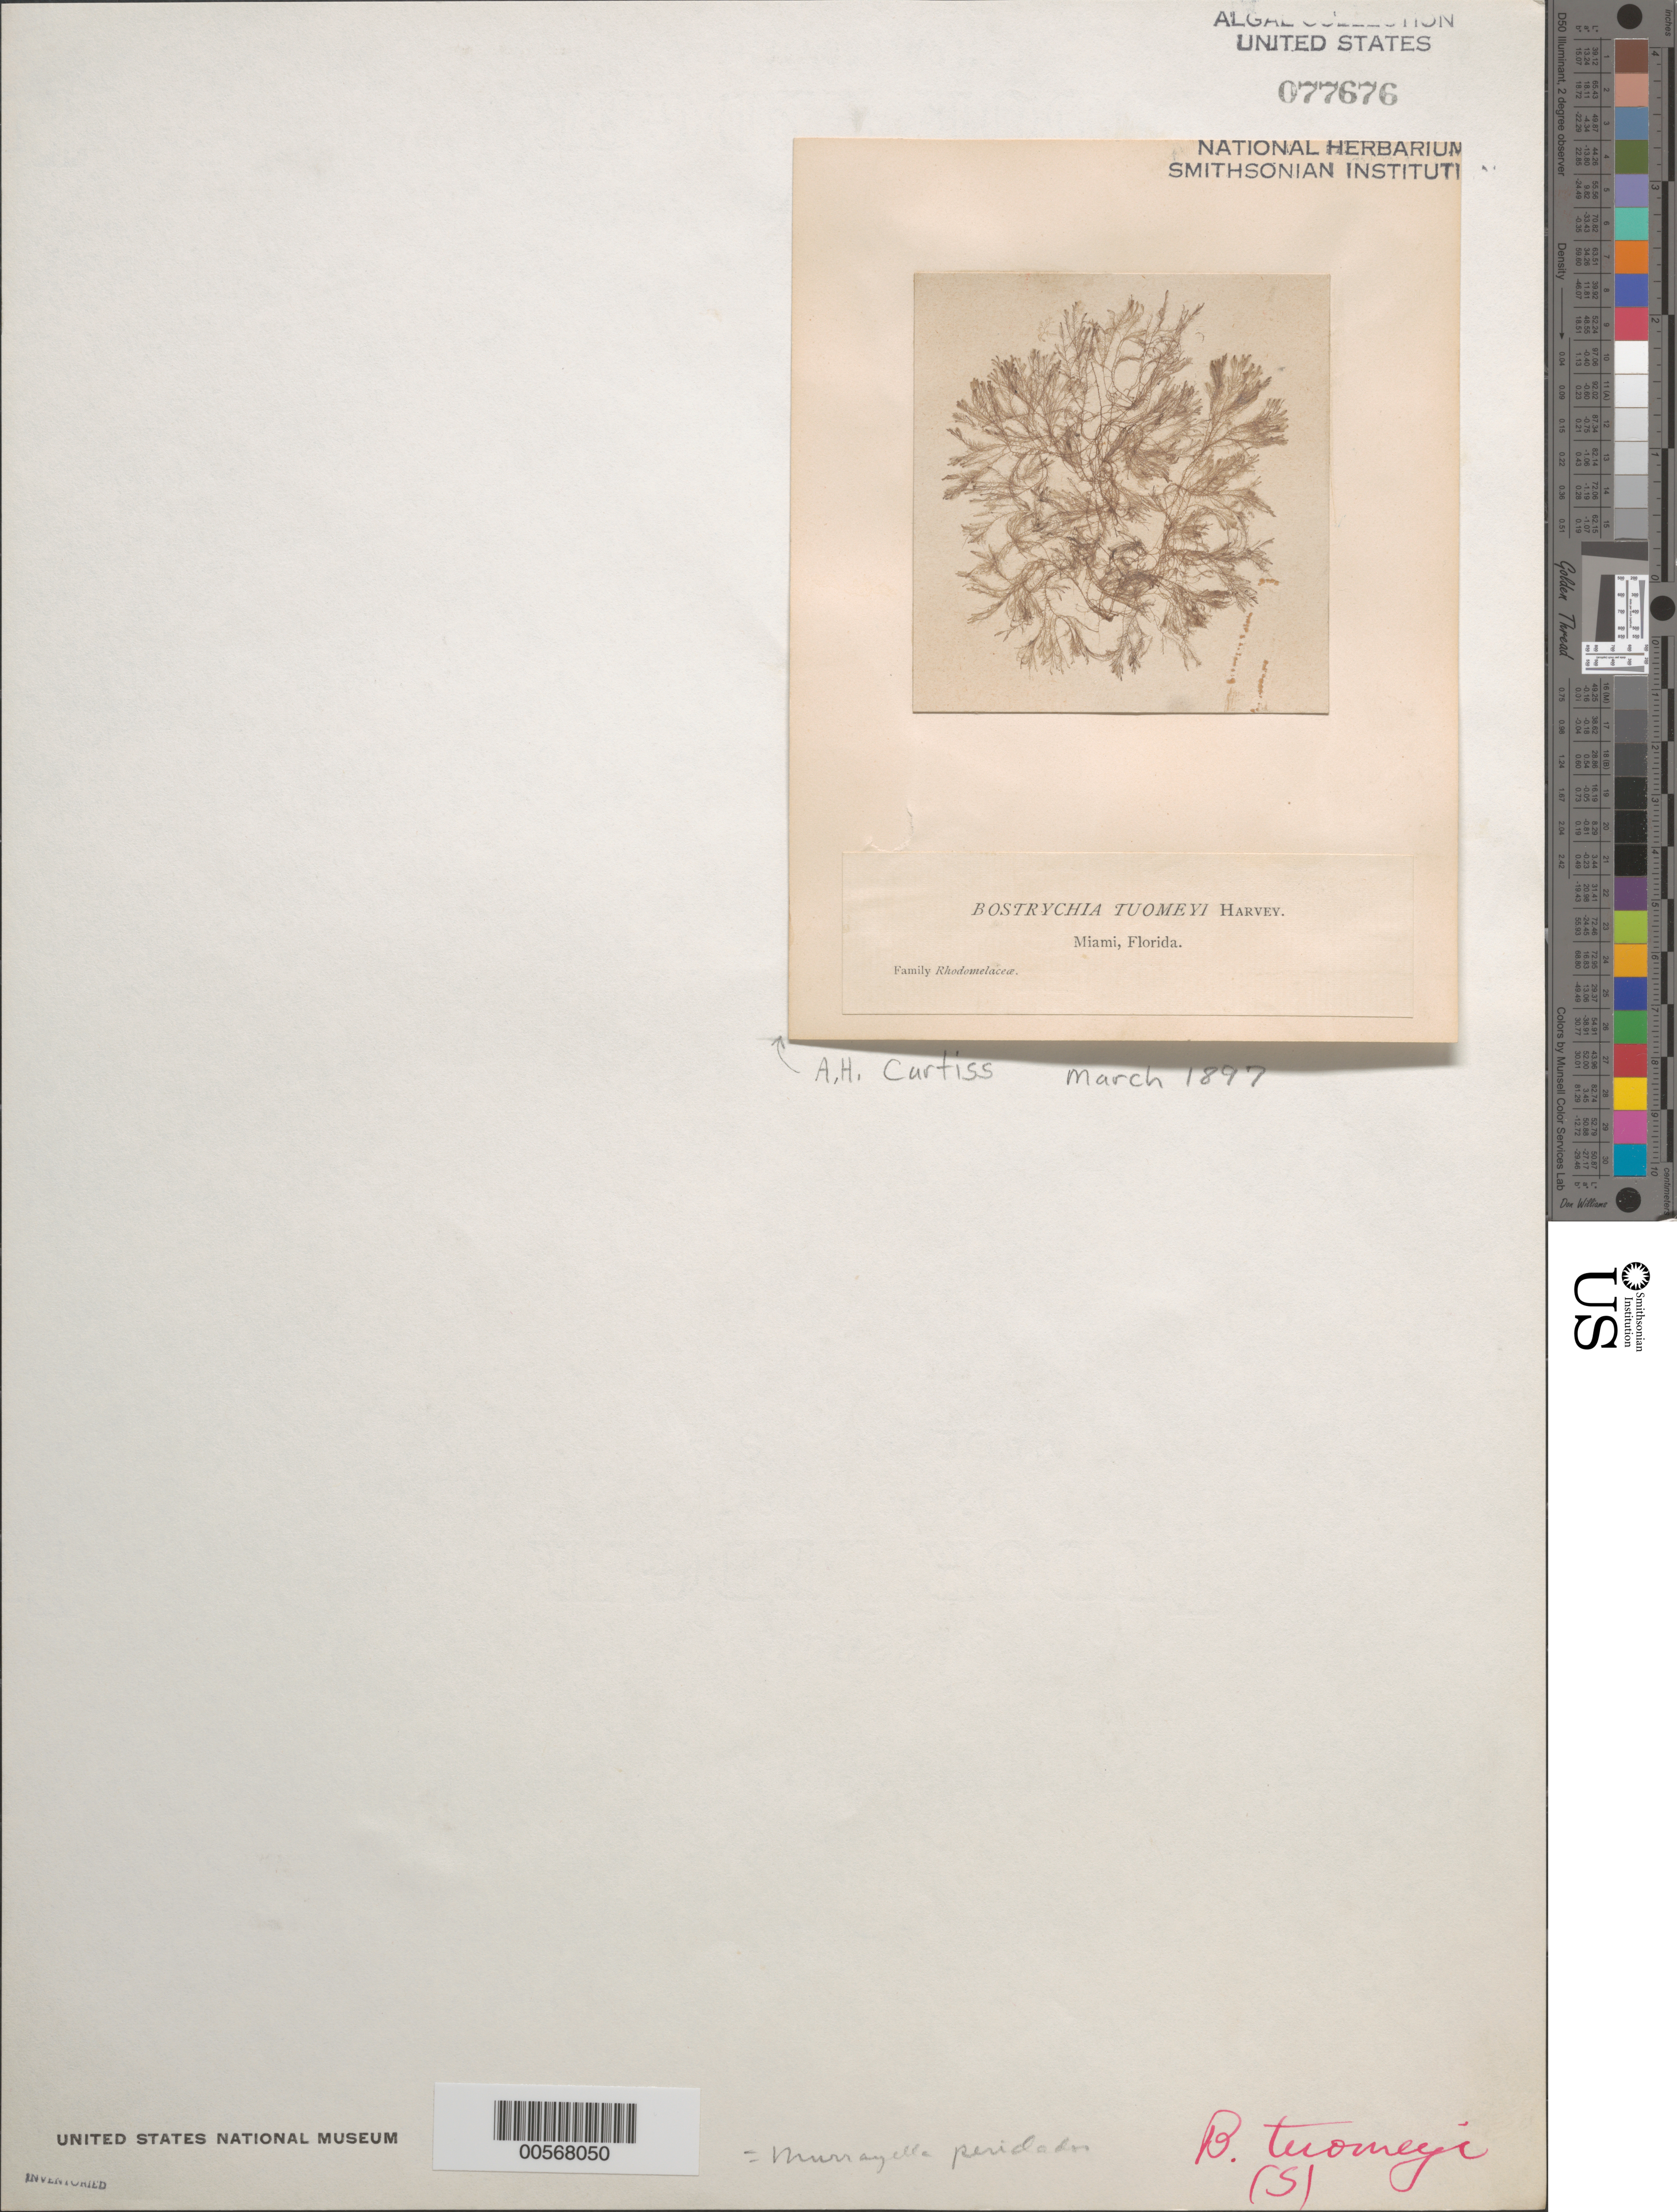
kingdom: Plantae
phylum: Rhodophyta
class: Florideophyceae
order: Ceramiales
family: Rhodomelaceae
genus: Murrayella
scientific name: Murrayella periclados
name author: (C. Agardh) F. Schmitz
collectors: A. H. Curtiss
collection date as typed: Mar 1897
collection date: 1897-03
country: United States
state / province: Florida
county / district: Miami-Dade County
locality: Miami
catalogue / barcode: US 77676